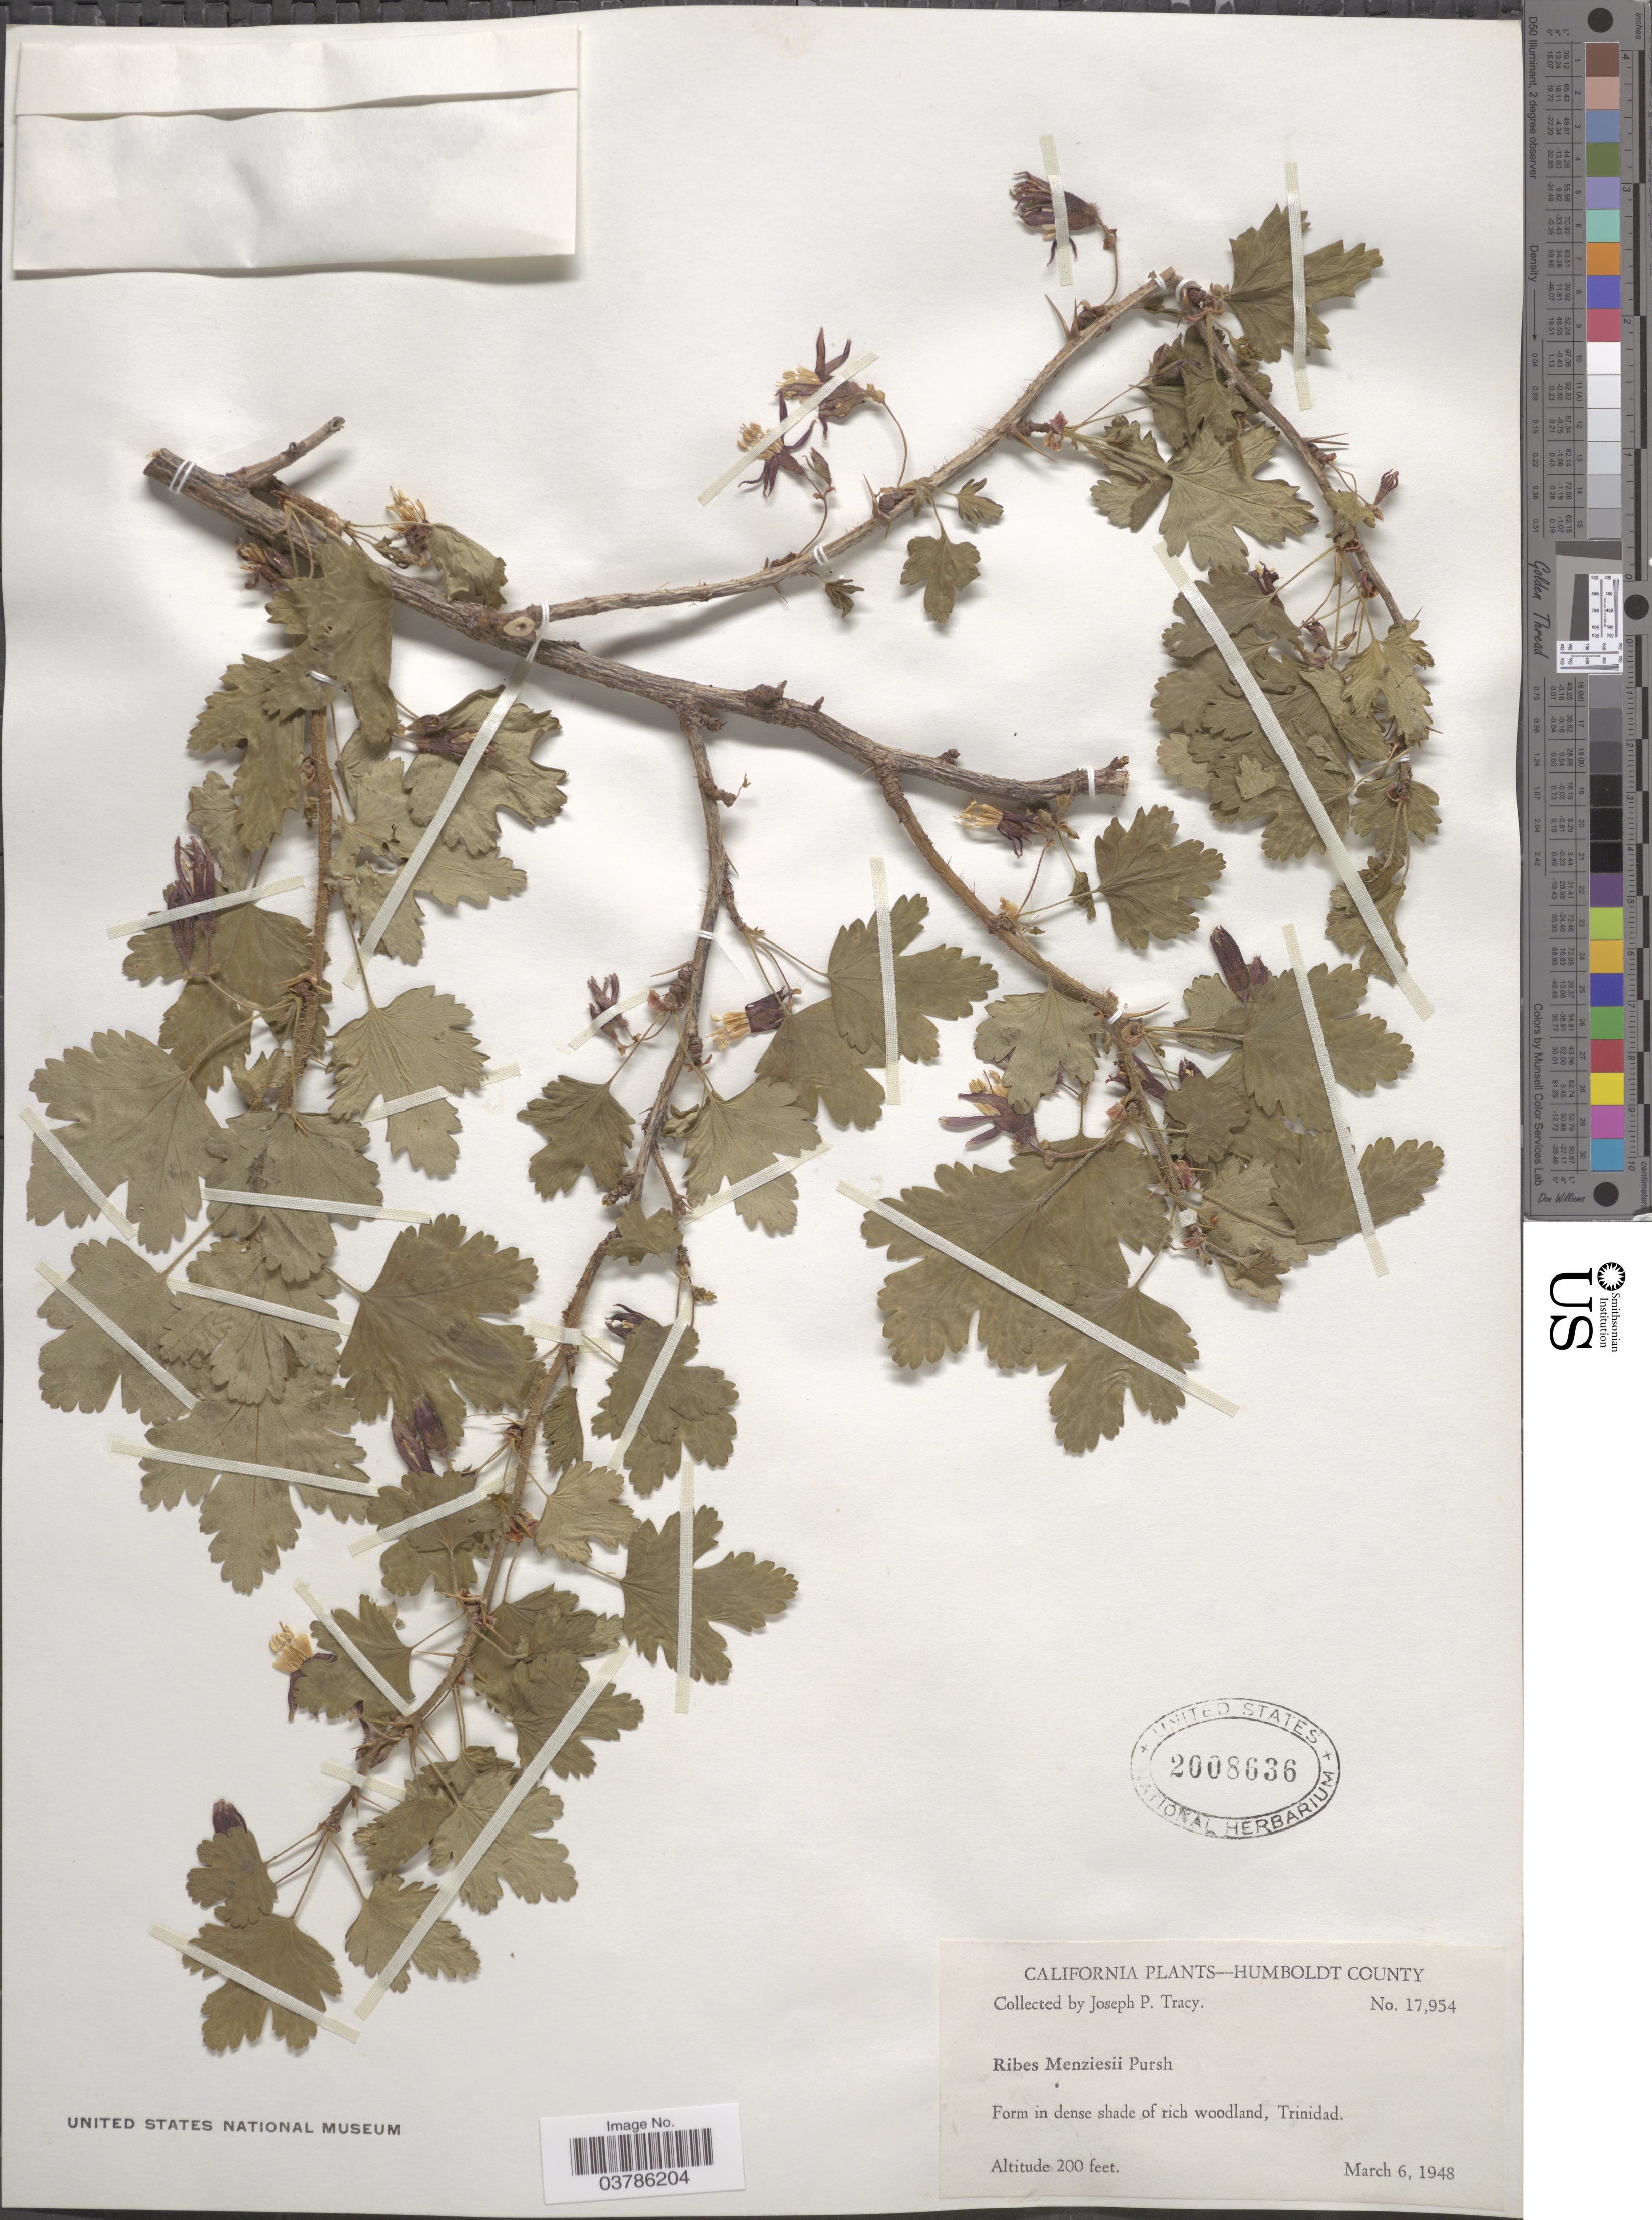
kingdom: Plantae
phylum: Tracheophyta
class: Magnoliopsida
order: Saxifragales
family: Grossulariaceae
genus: Ribes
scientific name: Ribes menziesii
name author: Pursh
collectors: J. Tracy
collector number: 17954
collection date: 1948-03-06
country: United States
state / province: California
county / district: Humboldt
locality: Humboldt County. Form in dense shade of rich woodland, Trinidad.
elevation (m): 30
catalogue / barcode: US 2008636